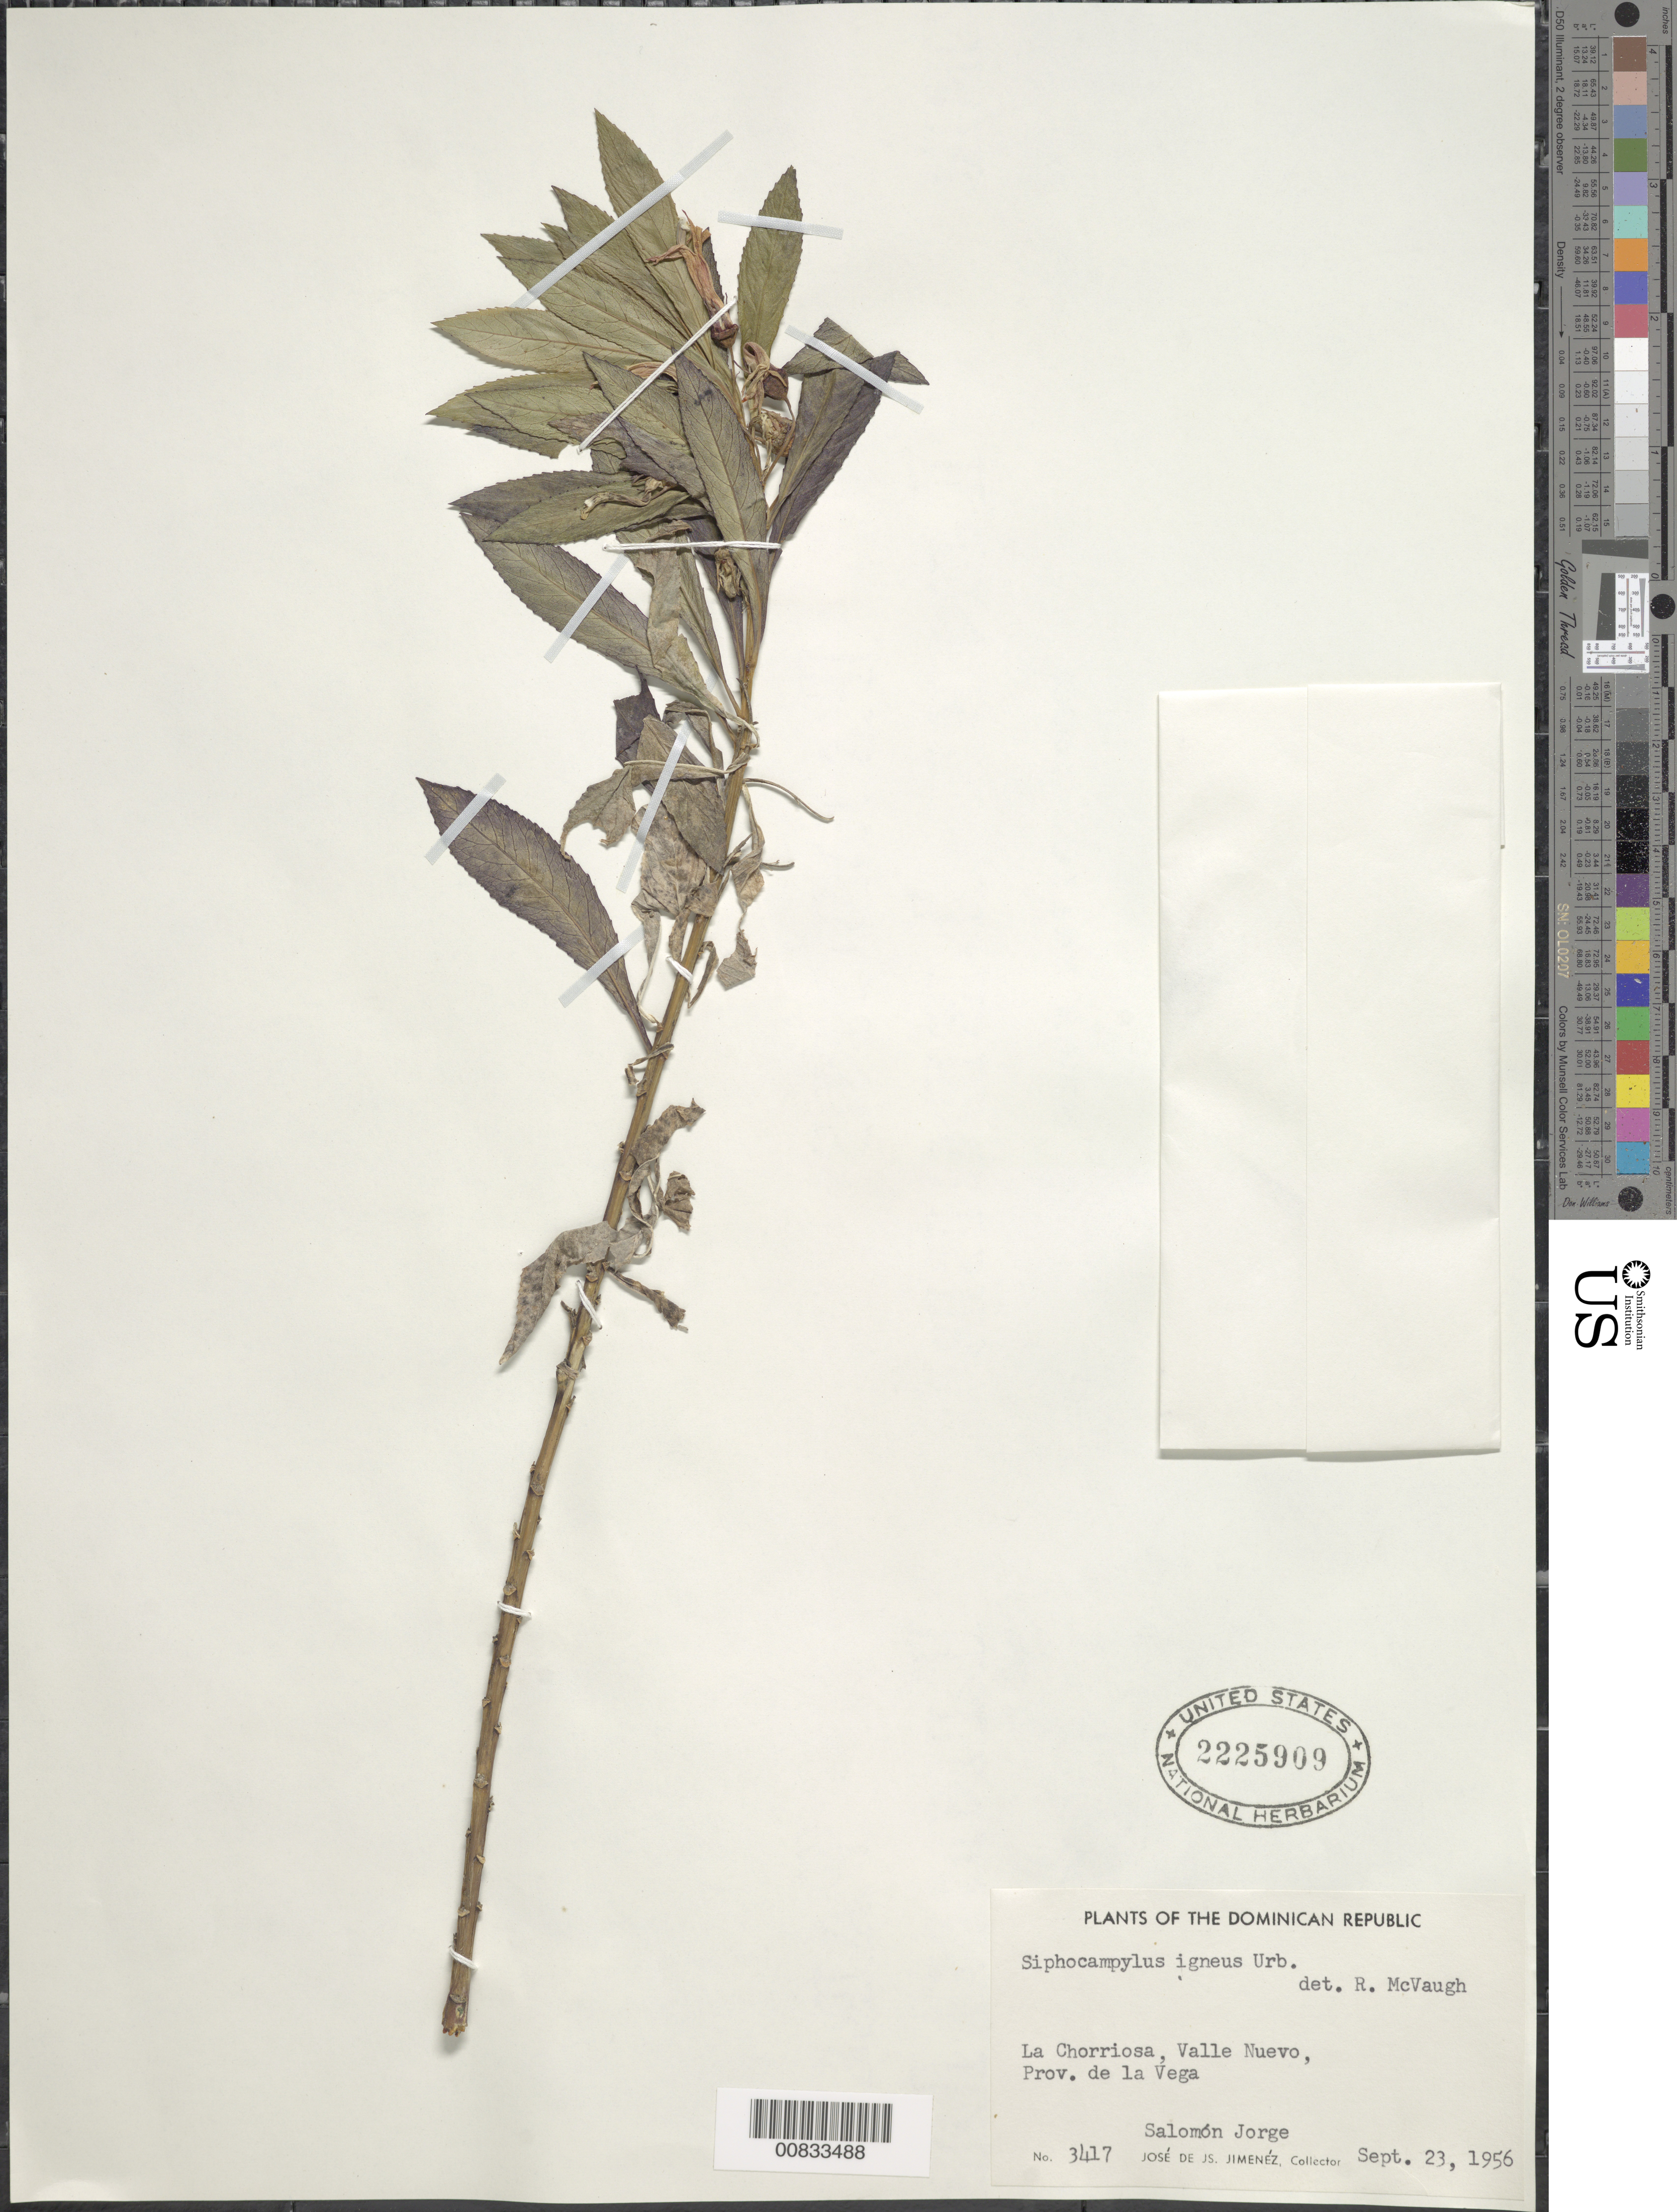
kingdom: Plantae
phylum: Tracheophyta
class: Magnoliopsida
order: Asterales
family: Campanulaceae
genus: Siphocampylus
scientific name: Siphocampylus igneus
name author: Urb.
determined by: McVaugh, R.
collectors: J. J. Jiménez Almonte & J. Salomón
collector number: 3417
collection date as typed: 23 Sep 1956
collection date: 1956-09-23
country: Dominican Republic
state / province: La Vega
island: Hispaniola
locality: La Chorriosa, Valle Nuevo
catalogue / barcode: US 2225909